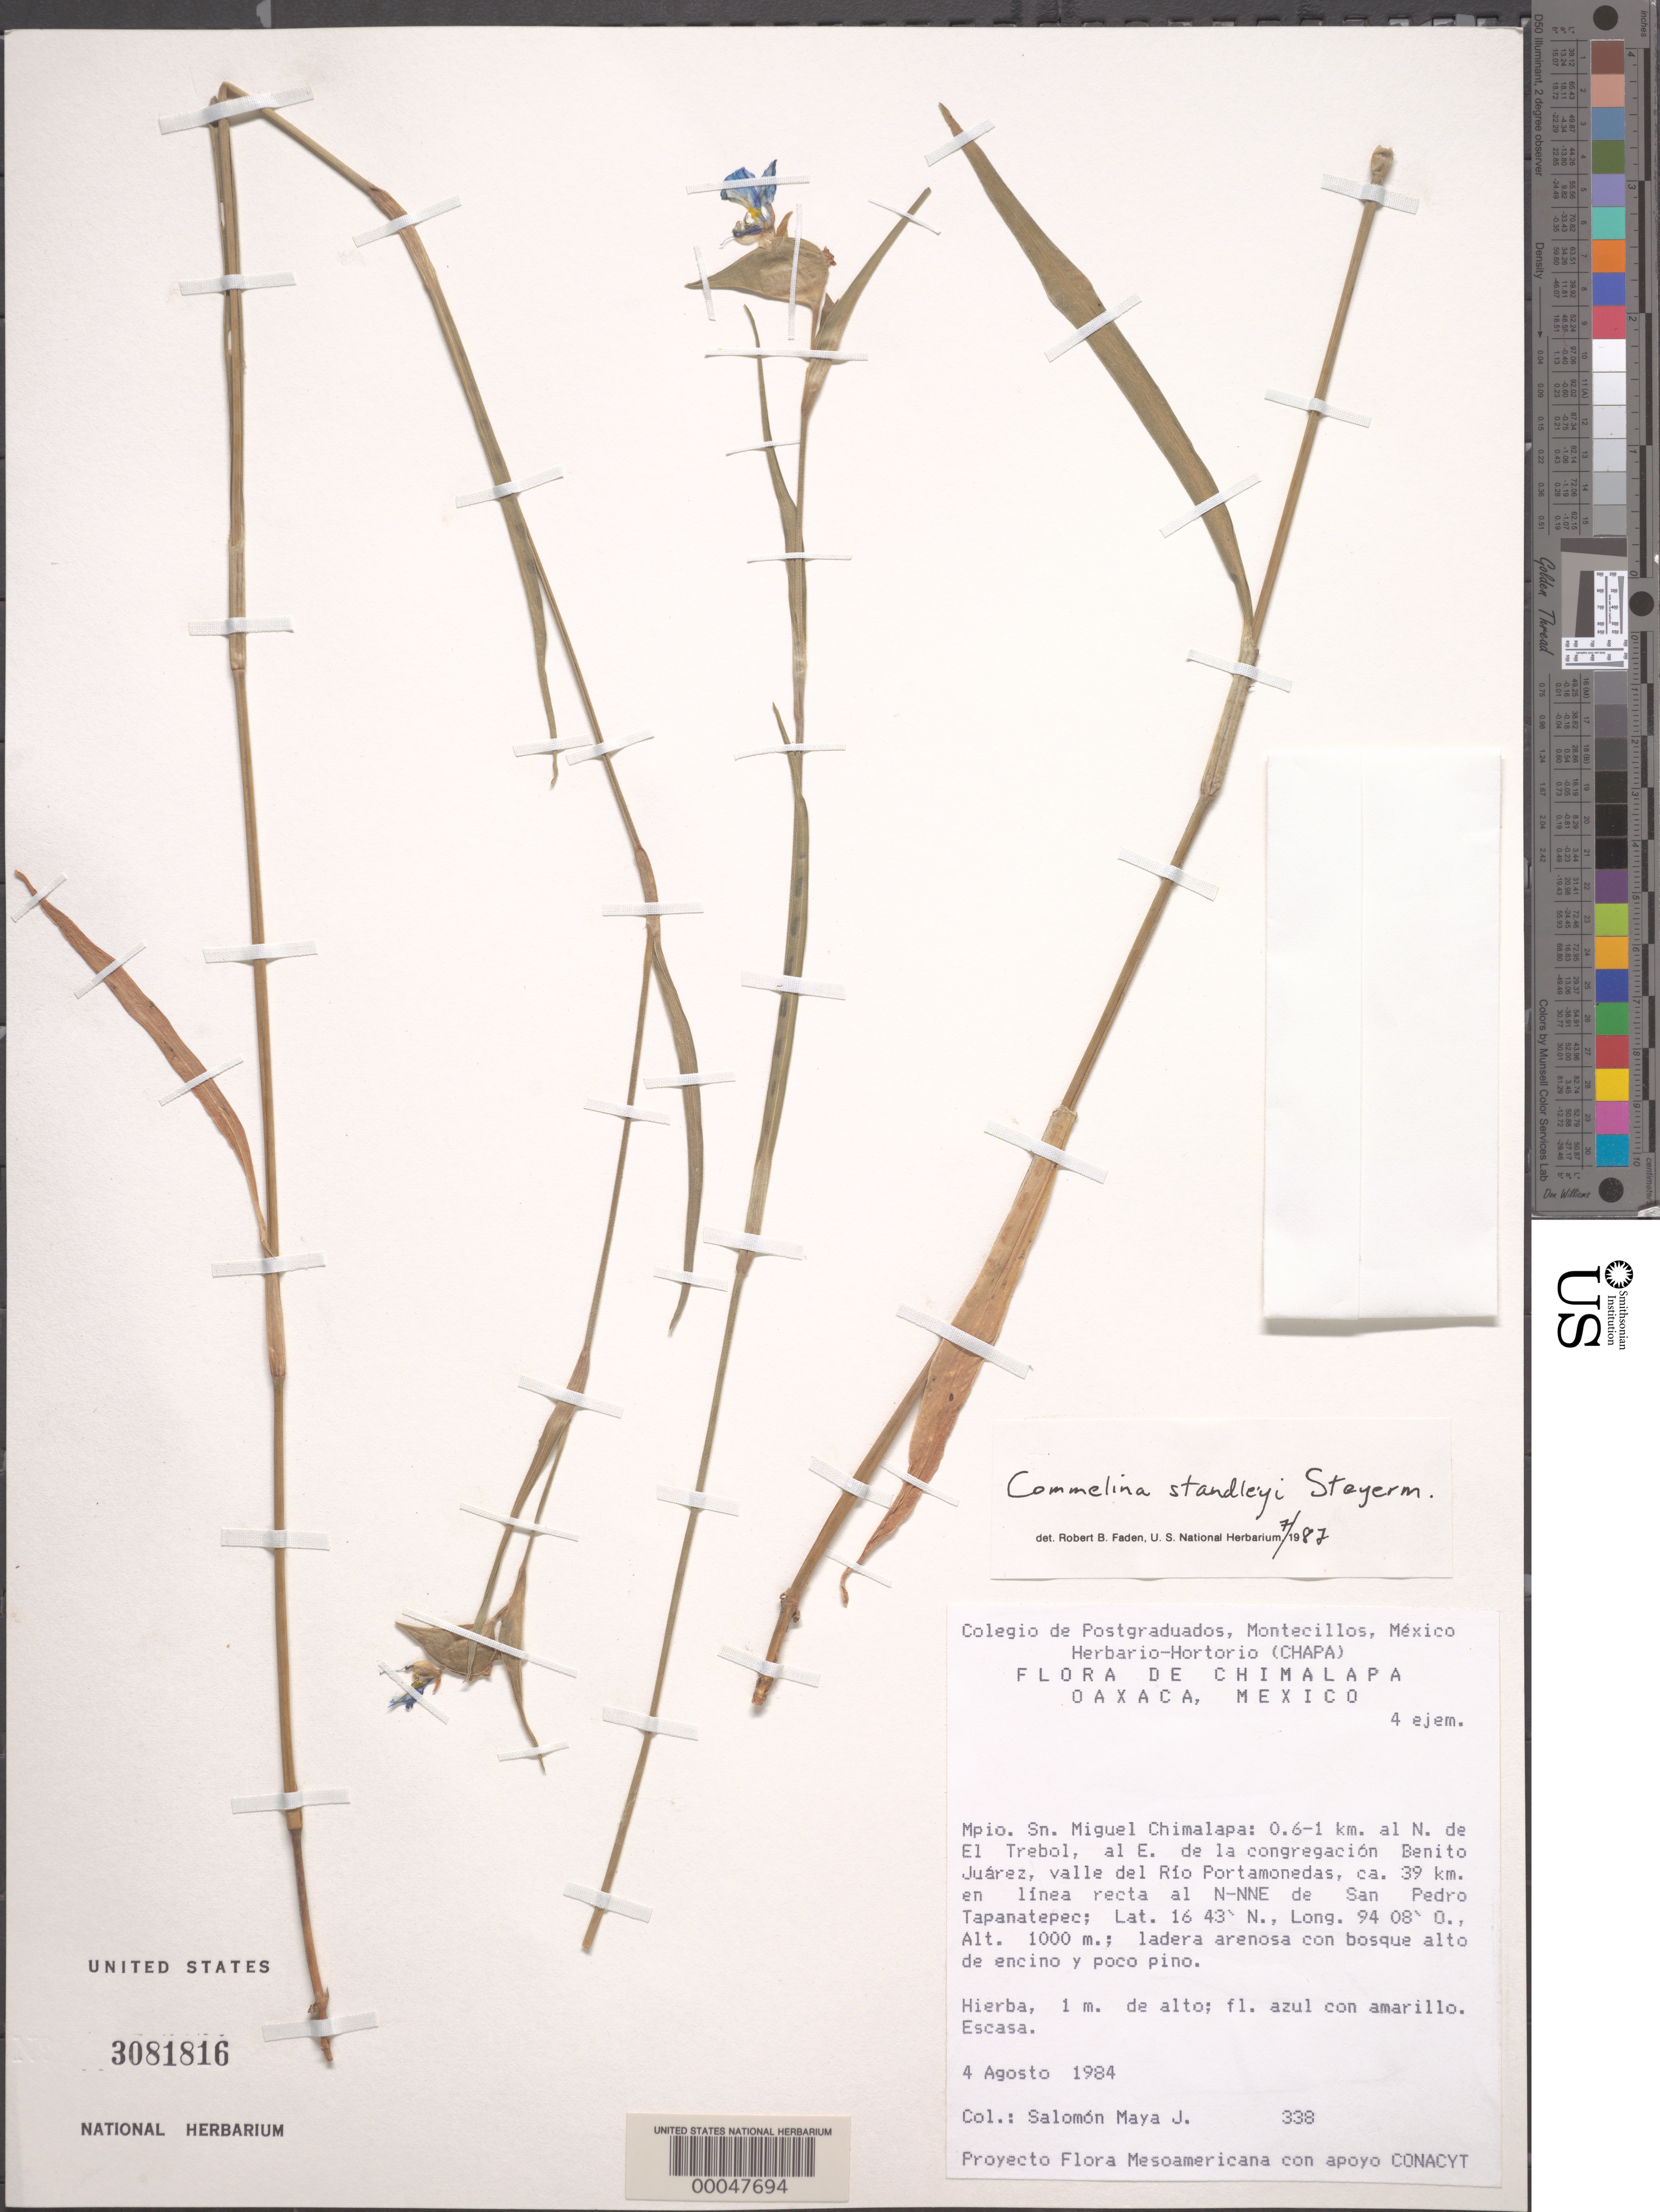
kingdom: Plantae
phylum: Tracheophyta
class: Liliopsida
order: Commelinales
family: Commelinaceae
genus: Commelina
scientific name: Commelina standleyi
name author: Steyerm.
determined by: Faden, Robert B., (US), Smithsonian Institution - National Museum of Natural History (UNITED STATES)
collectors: S. Maya J.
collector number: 338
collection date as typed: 04 Aug 1984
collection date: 1984-08-04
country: Mexico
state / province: Oaxaca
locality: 0.6-1 km N of el Tebol, 39 km N-NNE of San Pedro Tapanatepec, San Miguel, Chimalapa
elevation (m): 1000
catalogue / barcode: US 3081816